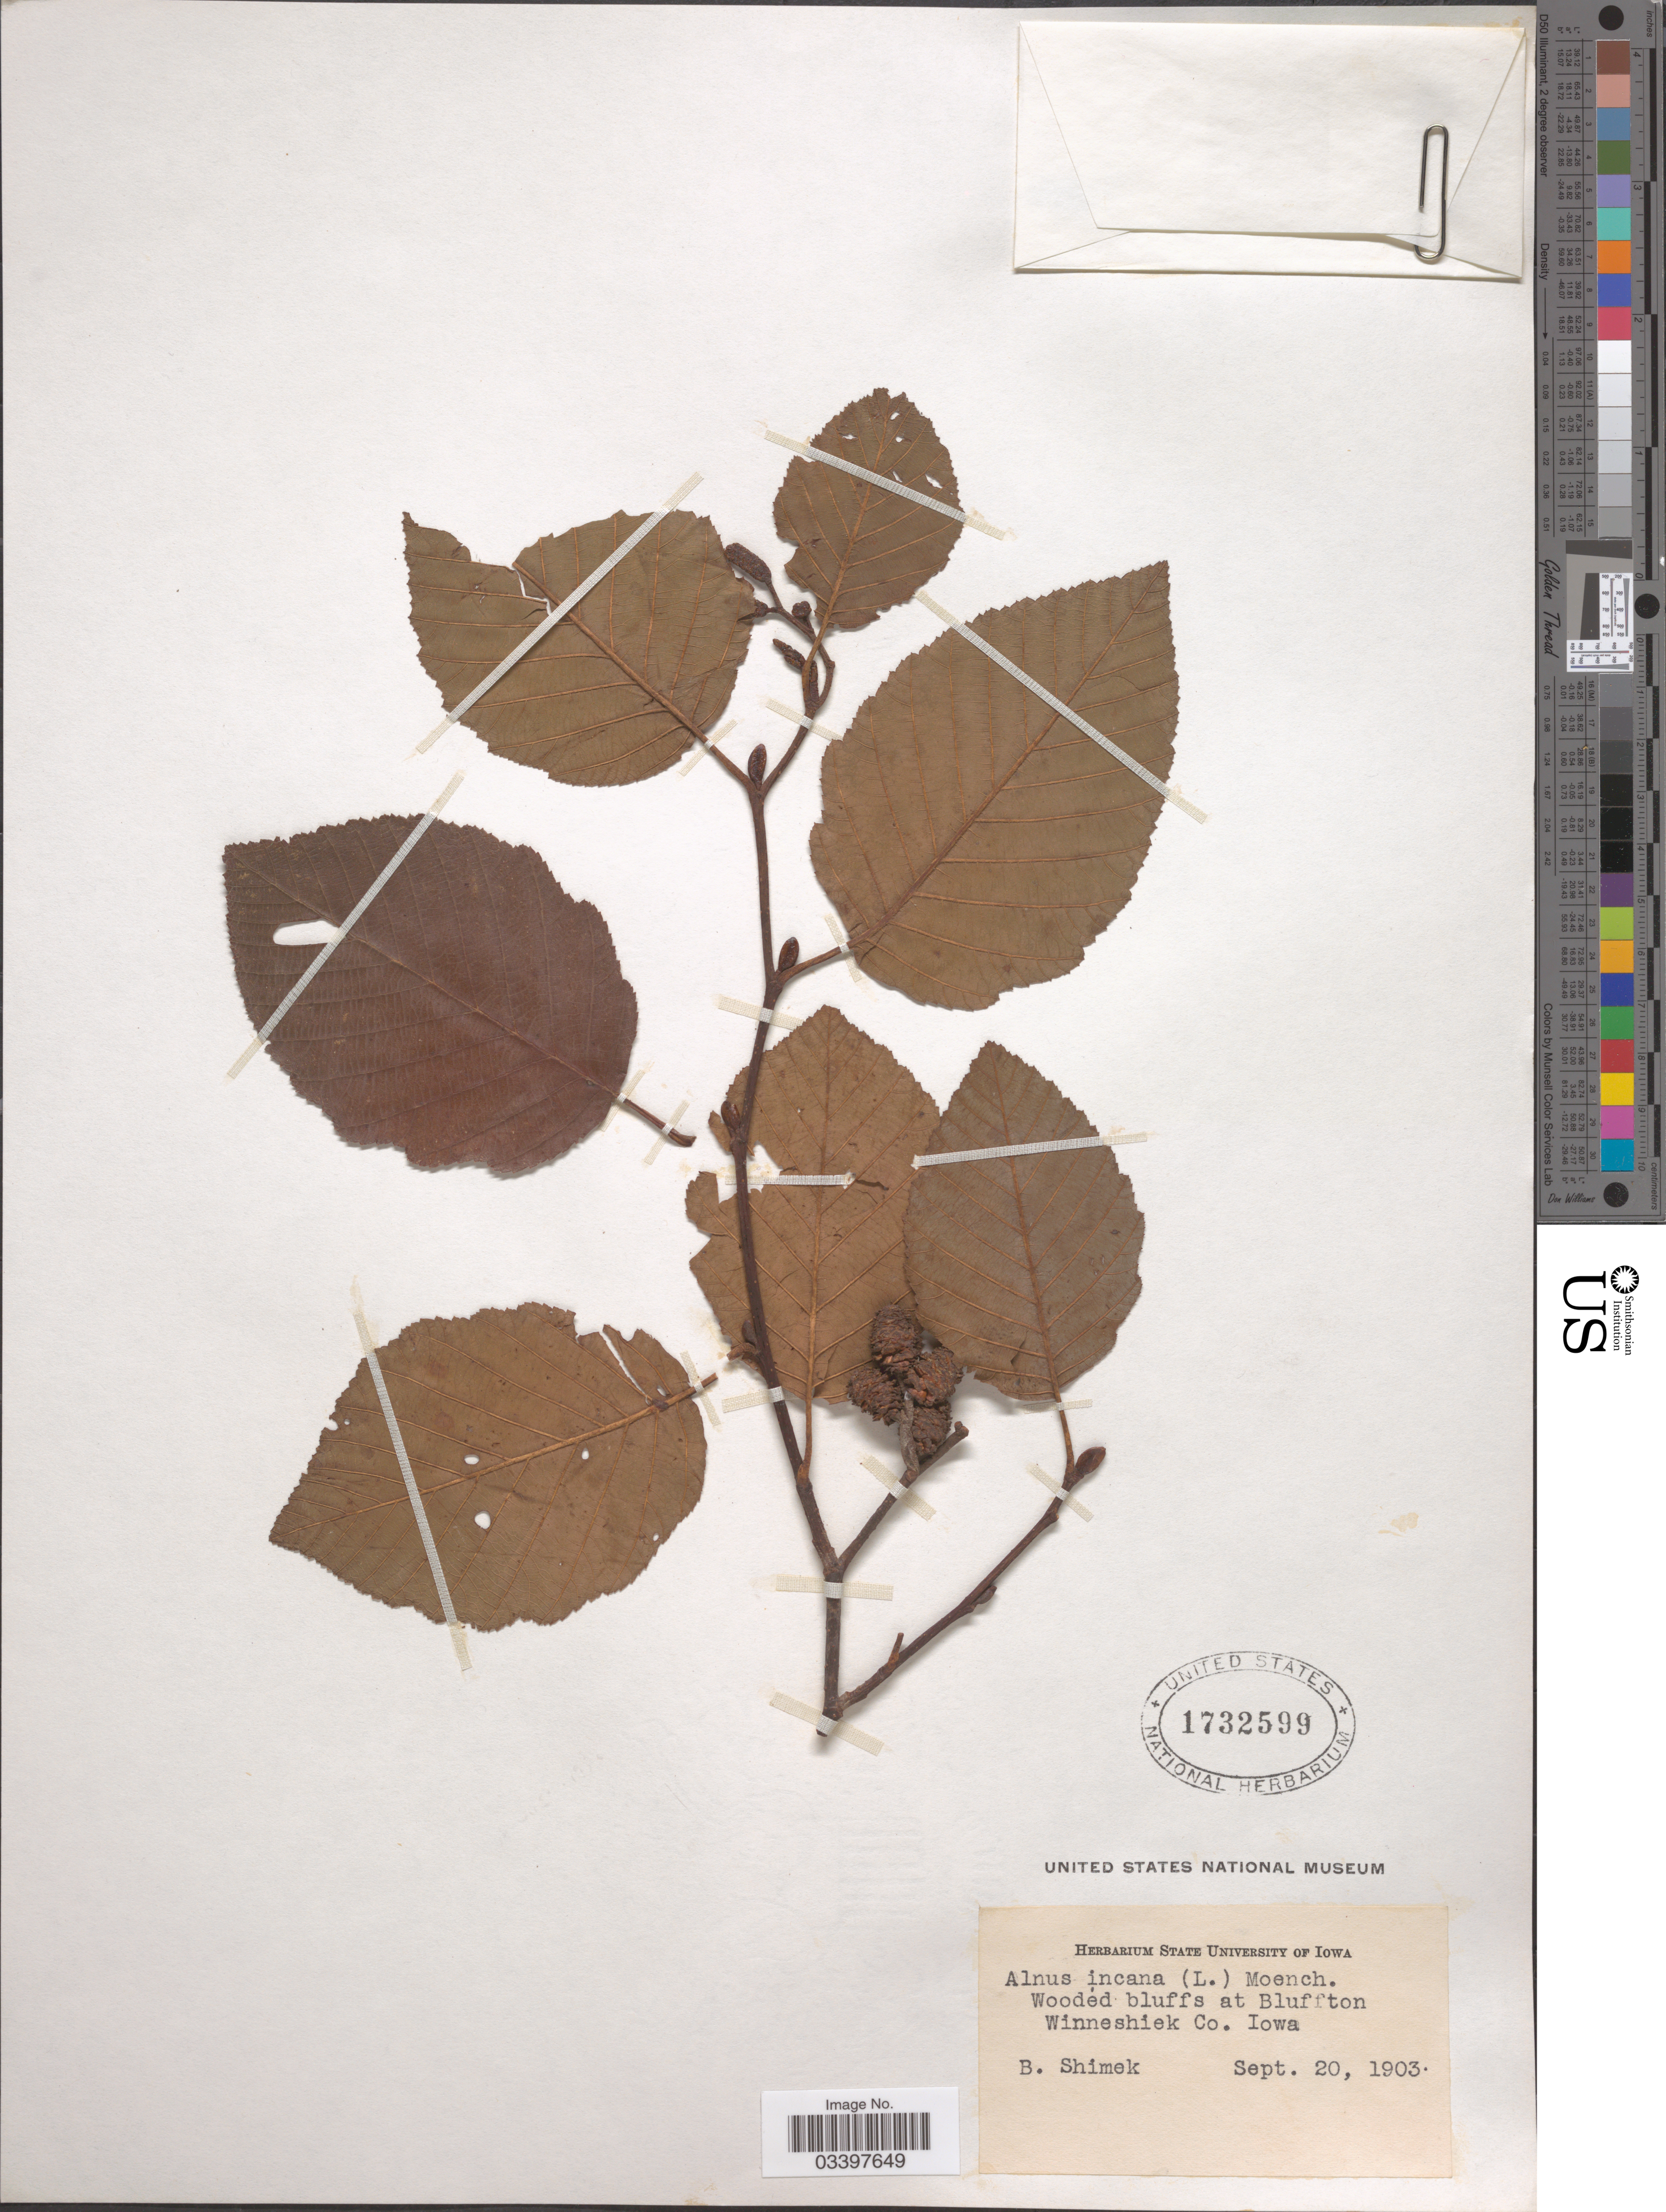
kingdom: Plantae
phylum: Tracheophyta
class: Magnoliopsida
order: Fagales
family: Betulaceae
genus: Alnus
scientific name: Alnus incana subsp. rugosa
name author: (Du Roi) R.T. Clausen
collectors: B. Shimek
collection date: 1903-09-20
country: United States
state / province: Iowa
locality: Wooded bluffs at Bluffton. Winneshiek Co.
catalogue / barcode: US 1732599